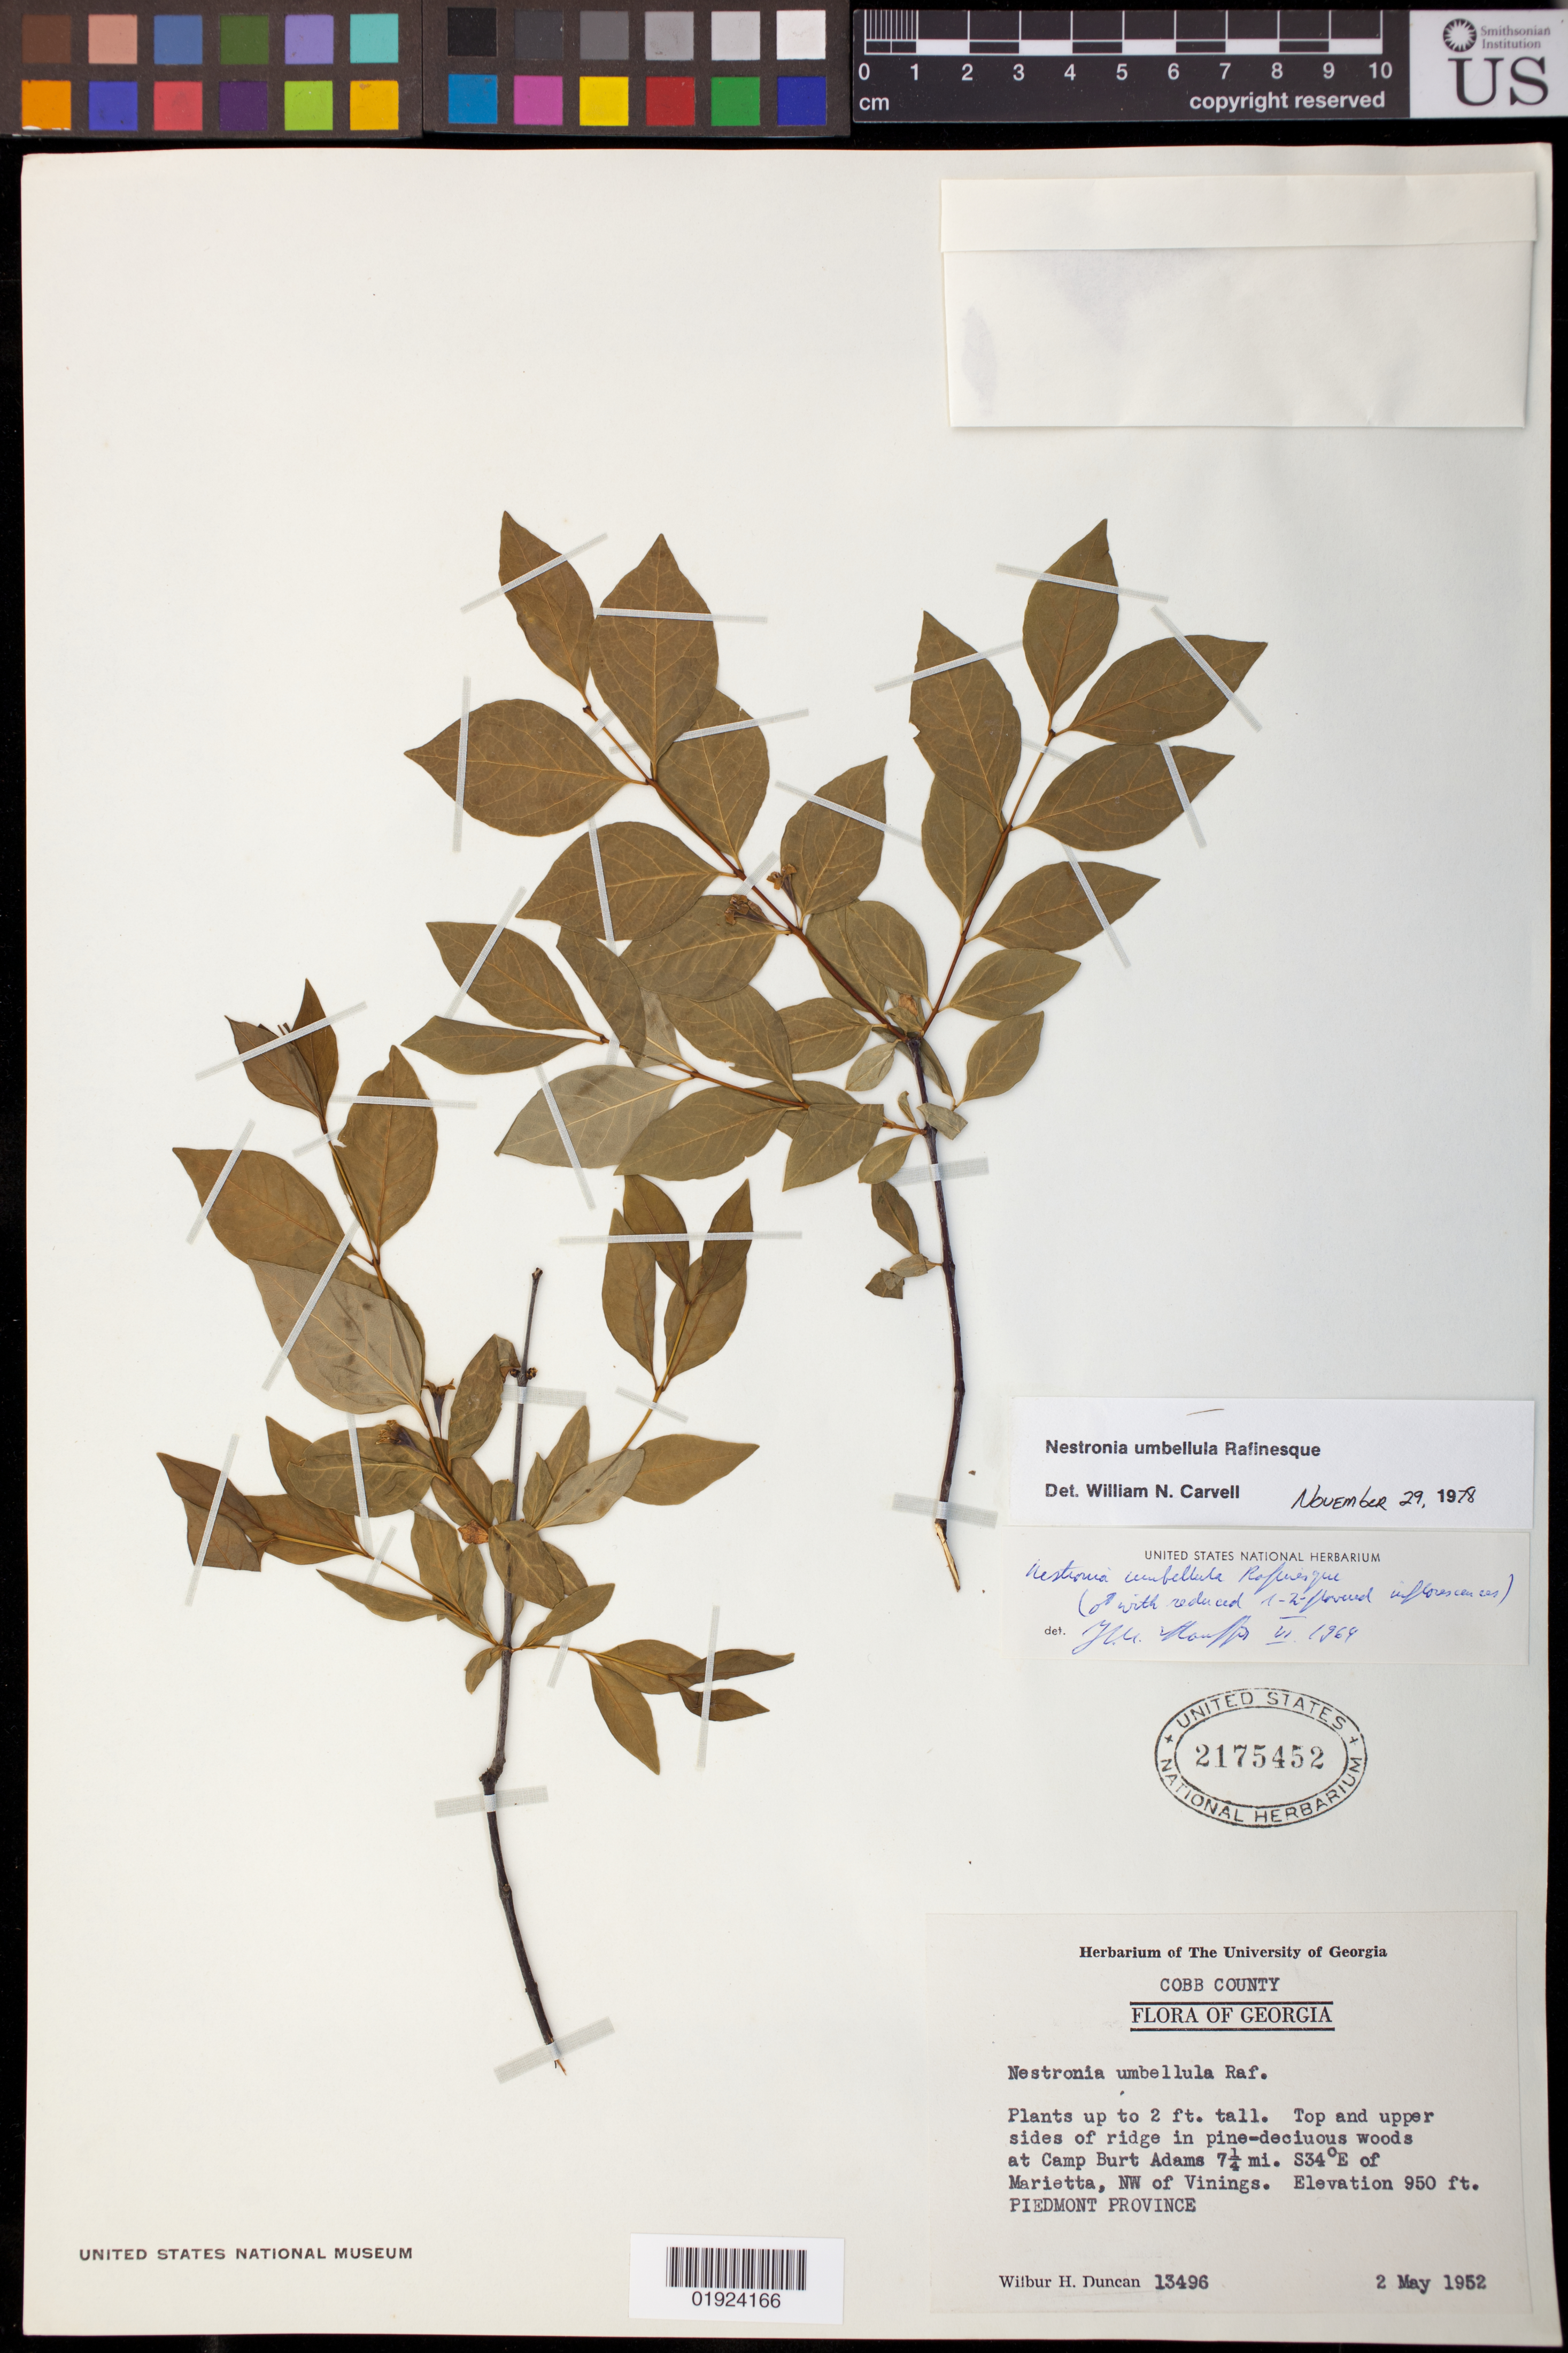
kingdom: Plantae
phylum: Tracheophyta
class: Magnoliopsida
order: Santalales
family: Santalaceae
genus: Nestronia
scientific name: Nestronia umbellula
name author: Raf.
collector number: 13496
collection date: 1952-05-02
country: United States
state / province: Georgia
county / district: Cobb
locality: Camp Burt Adams 7 1/4 mi. S34┬░E of Marietta, NW of Vinings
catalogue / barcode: US 2175452